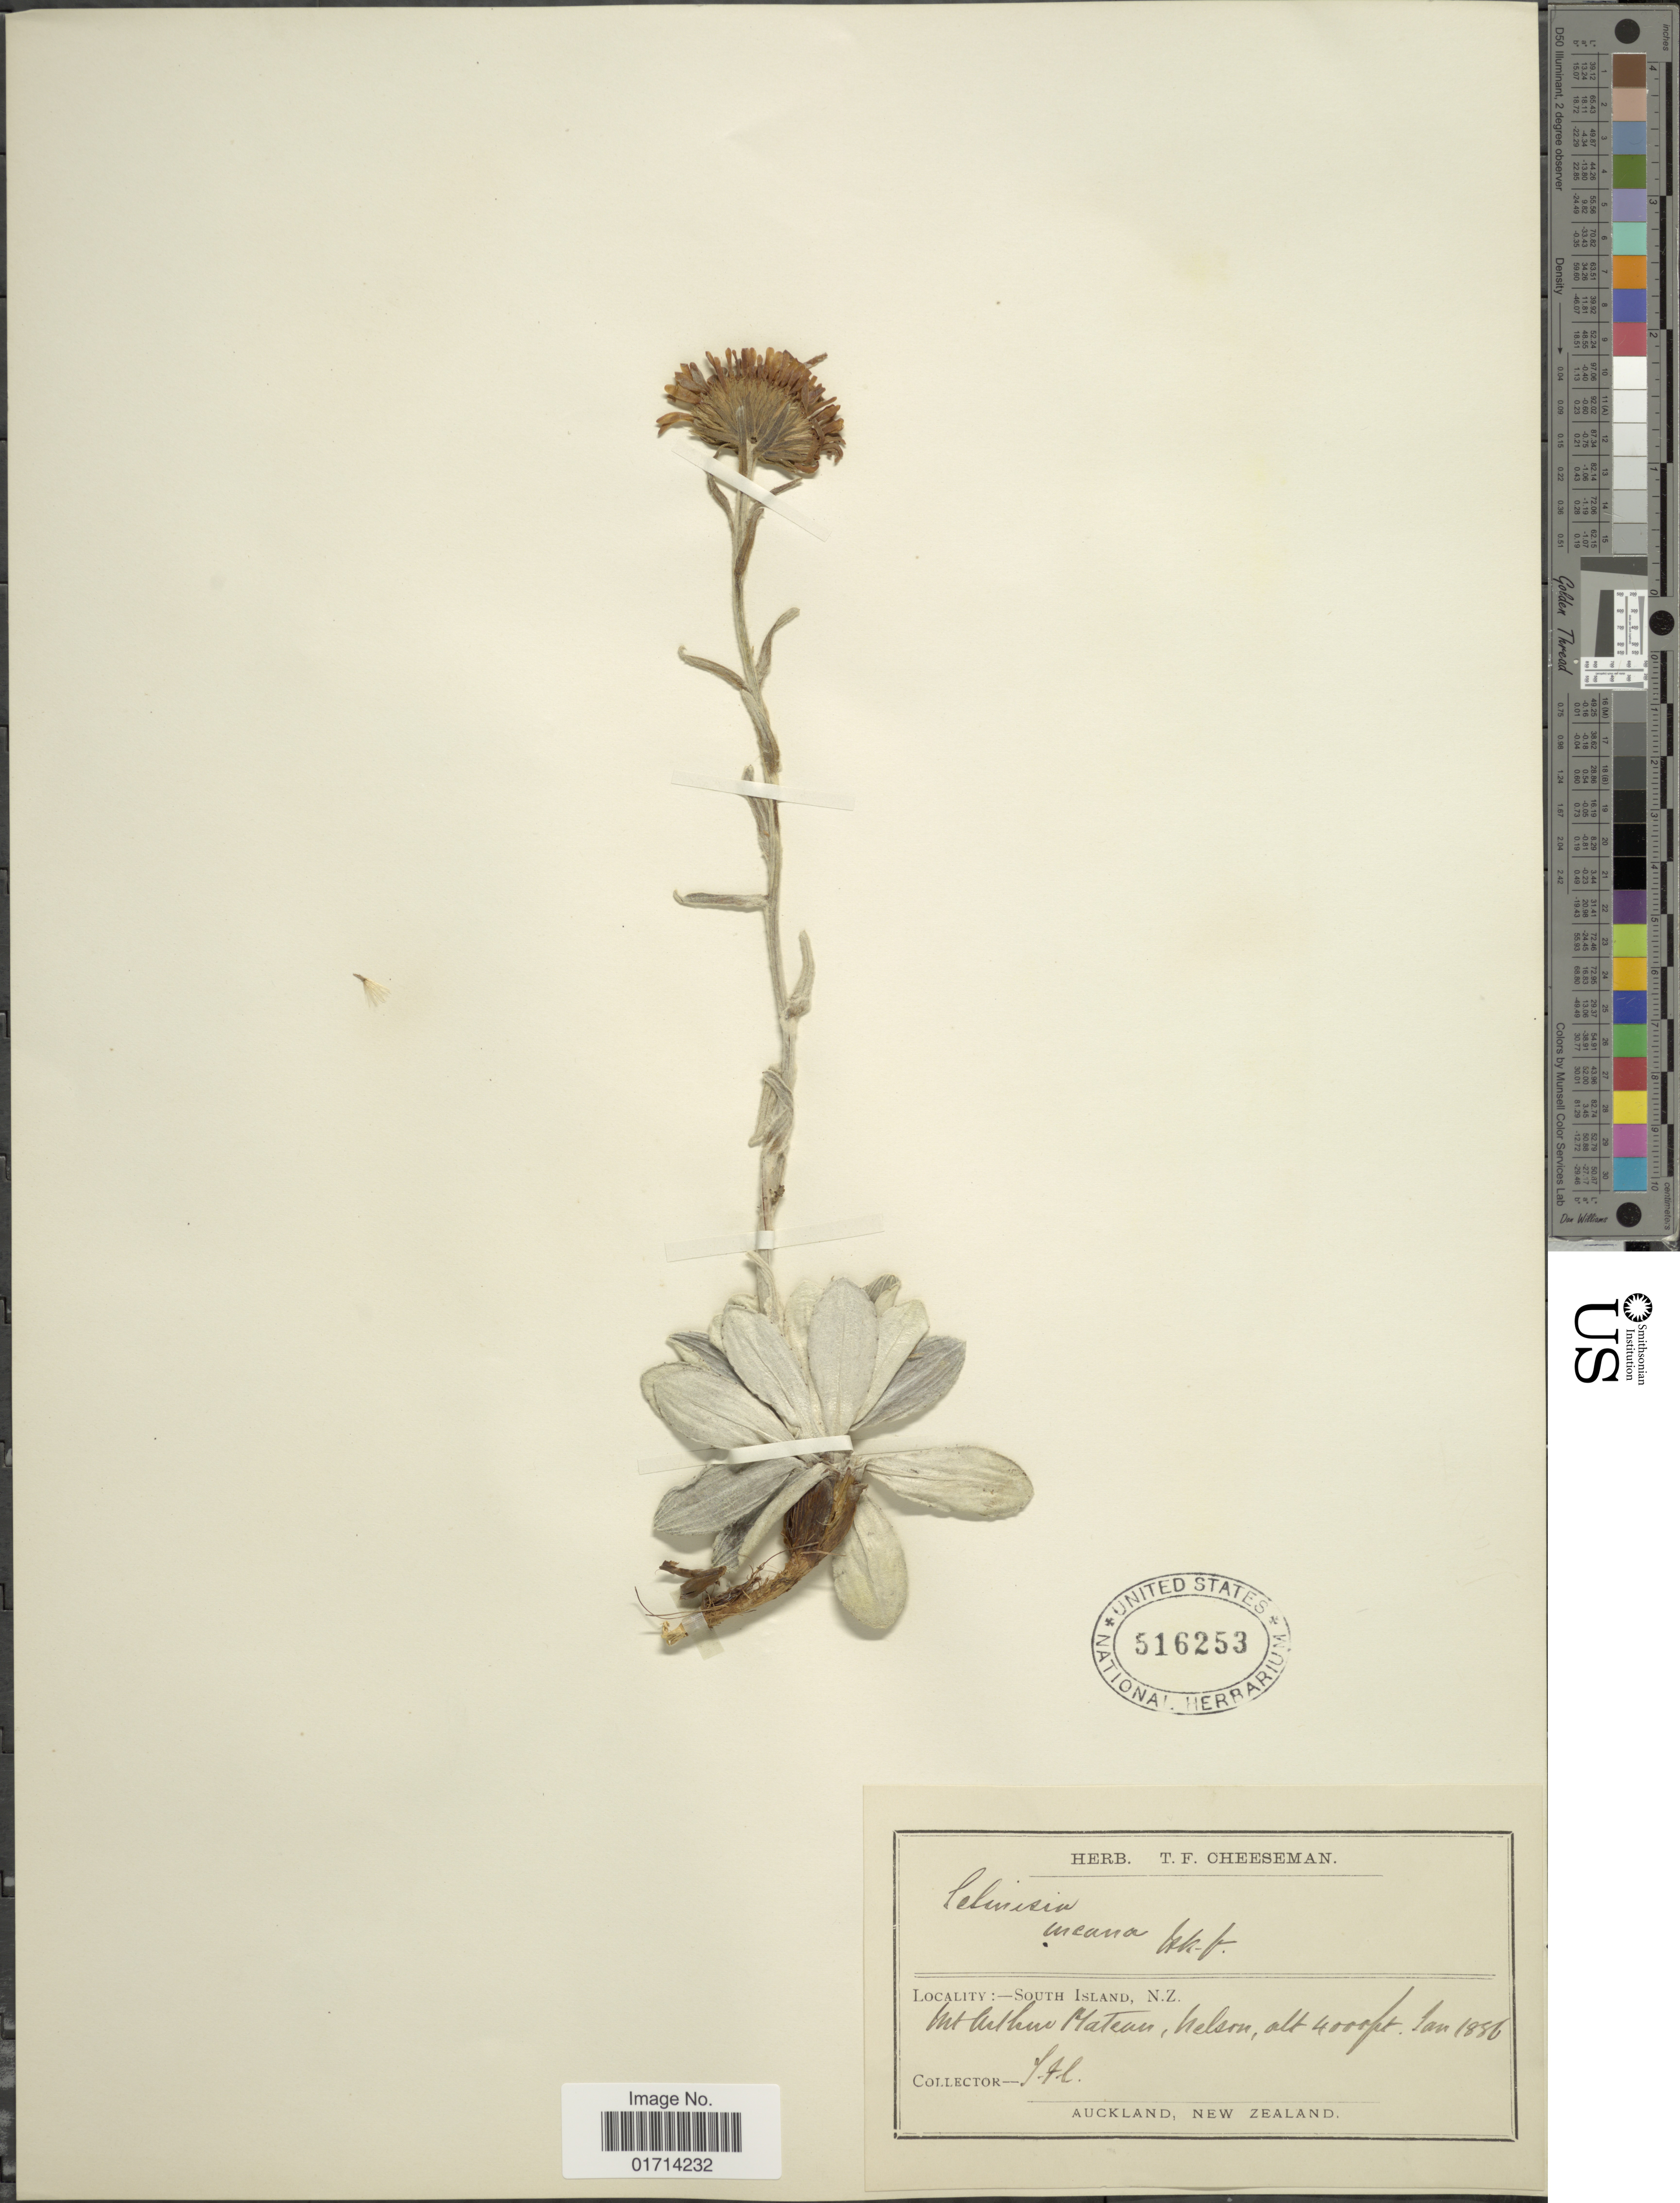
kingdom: Plantae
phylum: Tracheophyta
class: Magnoliopsida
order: Asterales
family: Asteraceae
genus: Celmisia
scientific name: Celmisia incana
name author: Hook. f.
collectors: T. F. Cheeseman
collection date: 1886-01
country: New Zealand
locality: South Island, N. Z. Mt Arthur Plateau, helson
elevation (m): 1219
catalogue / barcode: US 616253